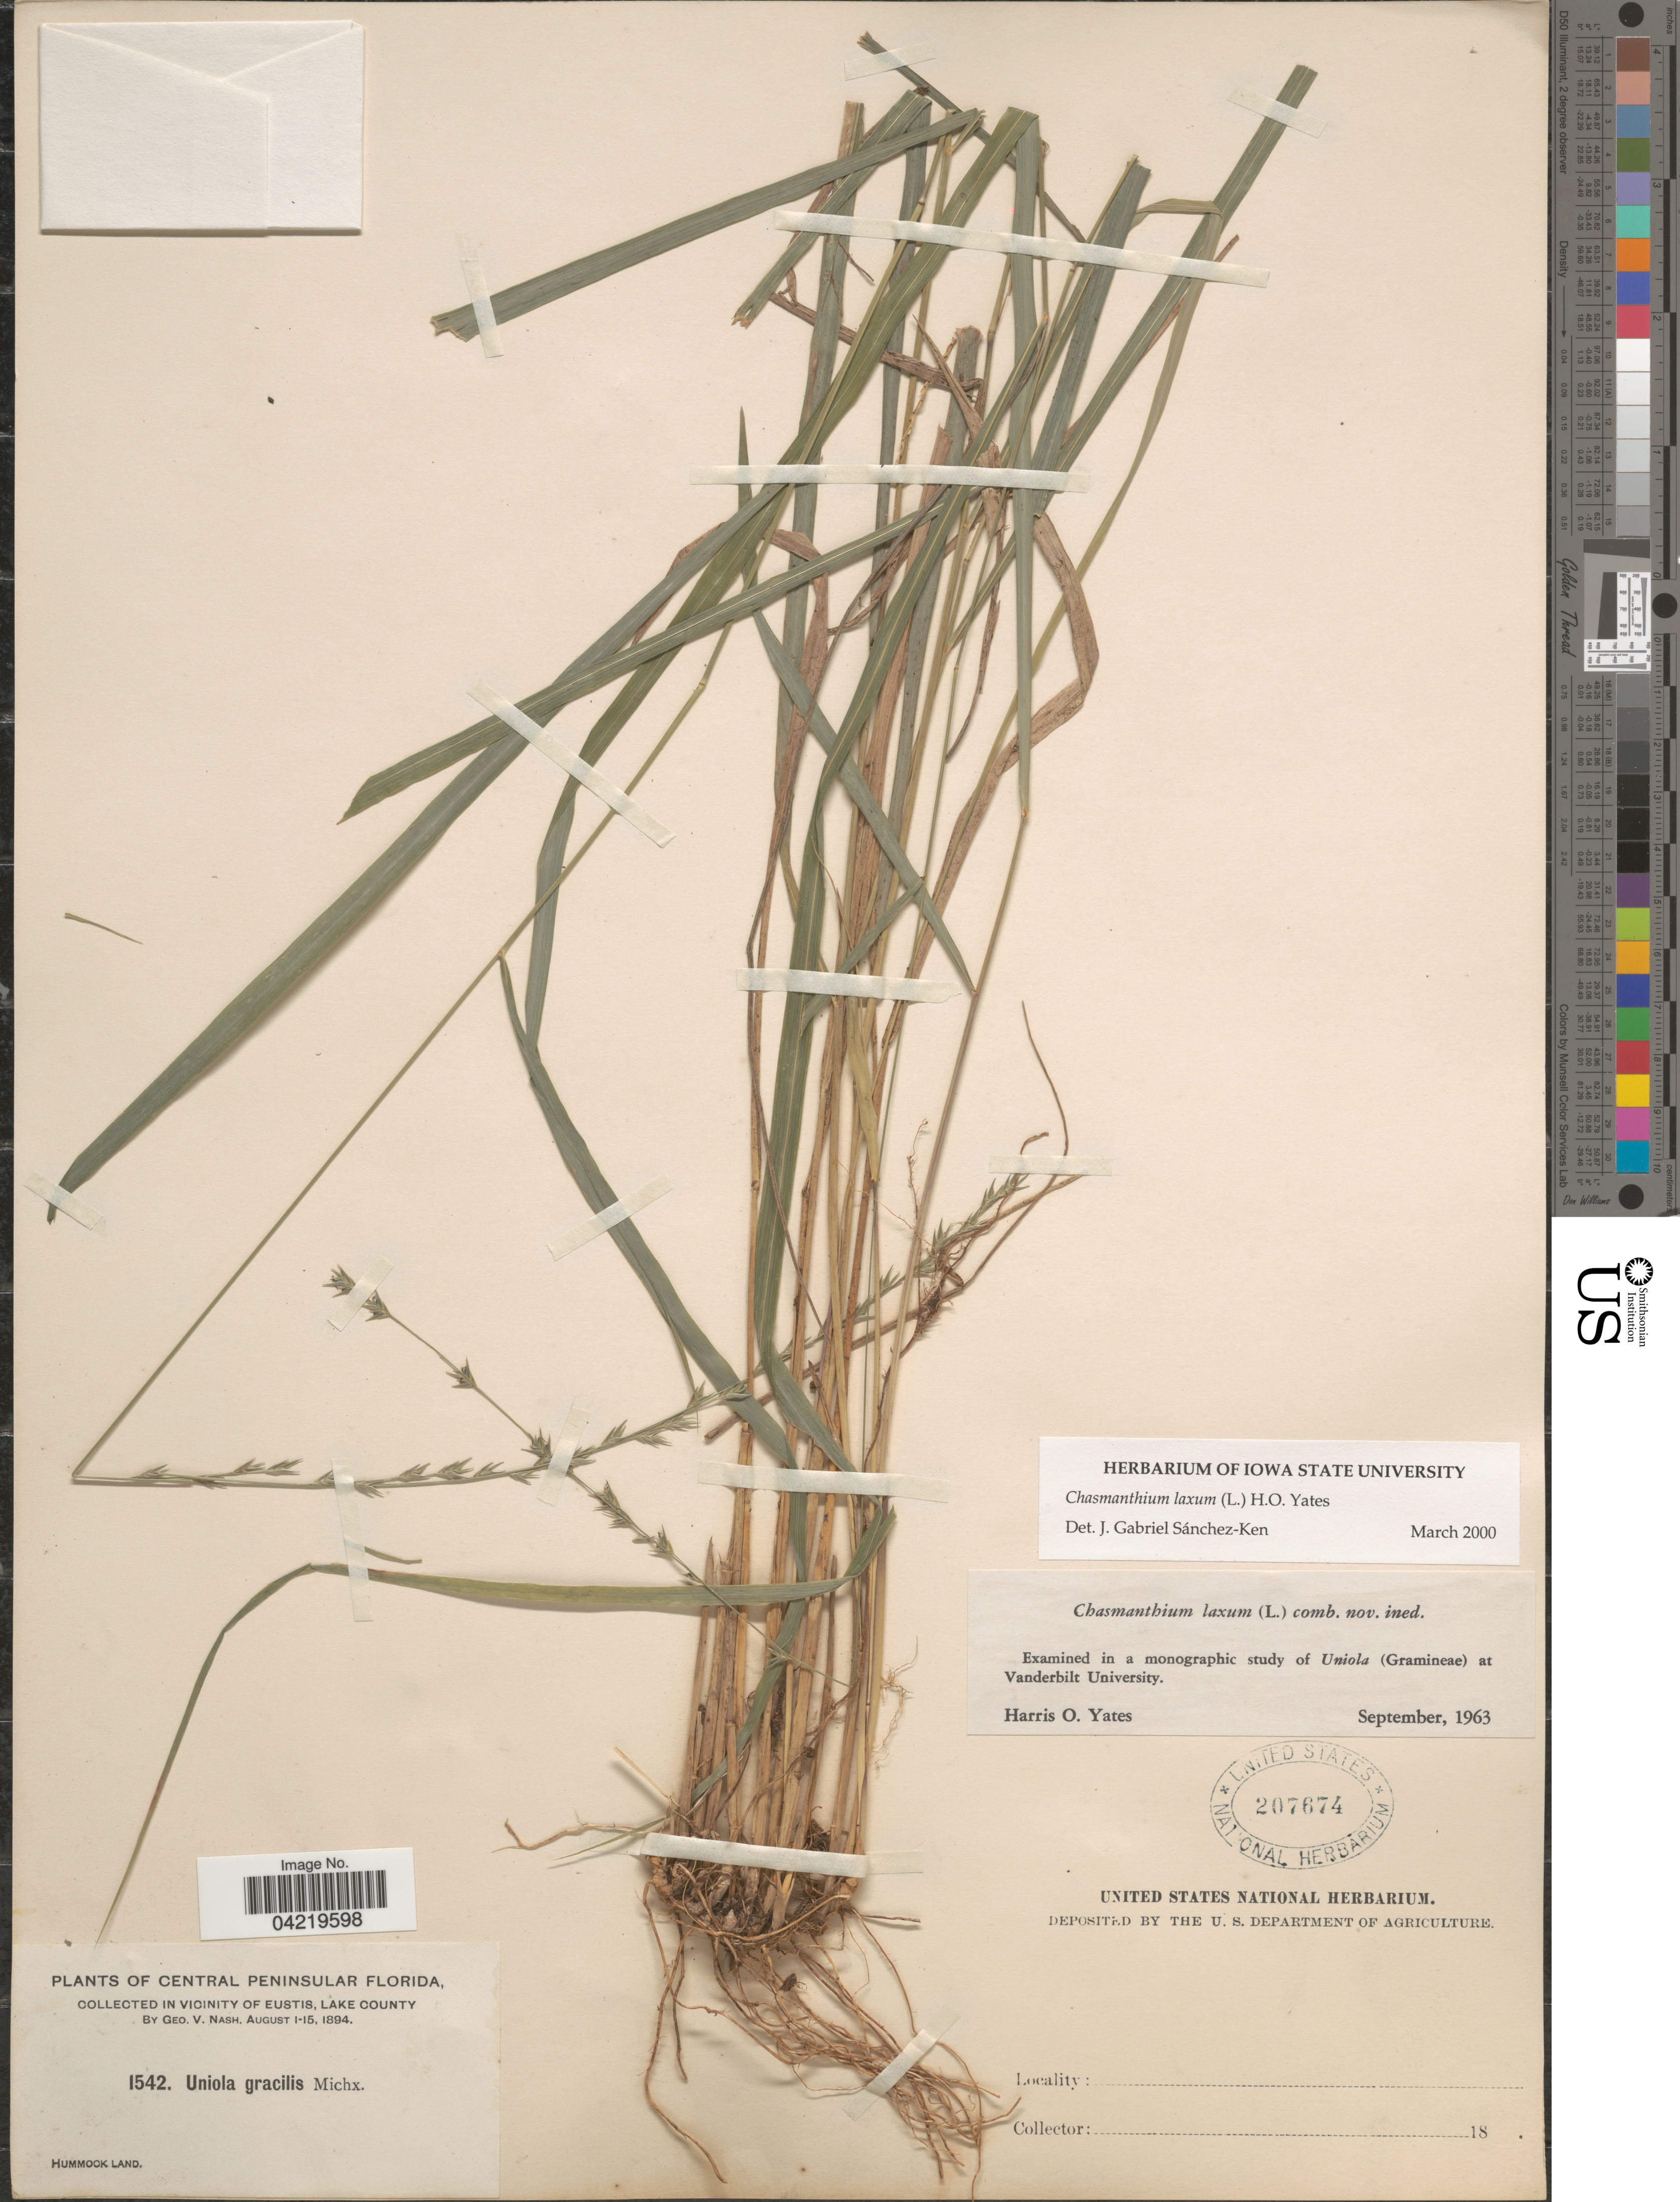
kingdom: Plantae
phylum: Tracheophyta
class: Liliopsida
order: Poales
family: Poaceae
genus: Chasmanthium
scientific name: Chasmanthium laxum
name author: (L.) H.O. Yates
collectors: G. V. Nash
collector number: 1542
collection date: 1894-08-01/1894-08-15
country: United States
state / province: Florida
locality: Central Peninsular Florida. In vicinity of Eustis, Lake County. Hummook Land.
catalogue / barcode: US 207674